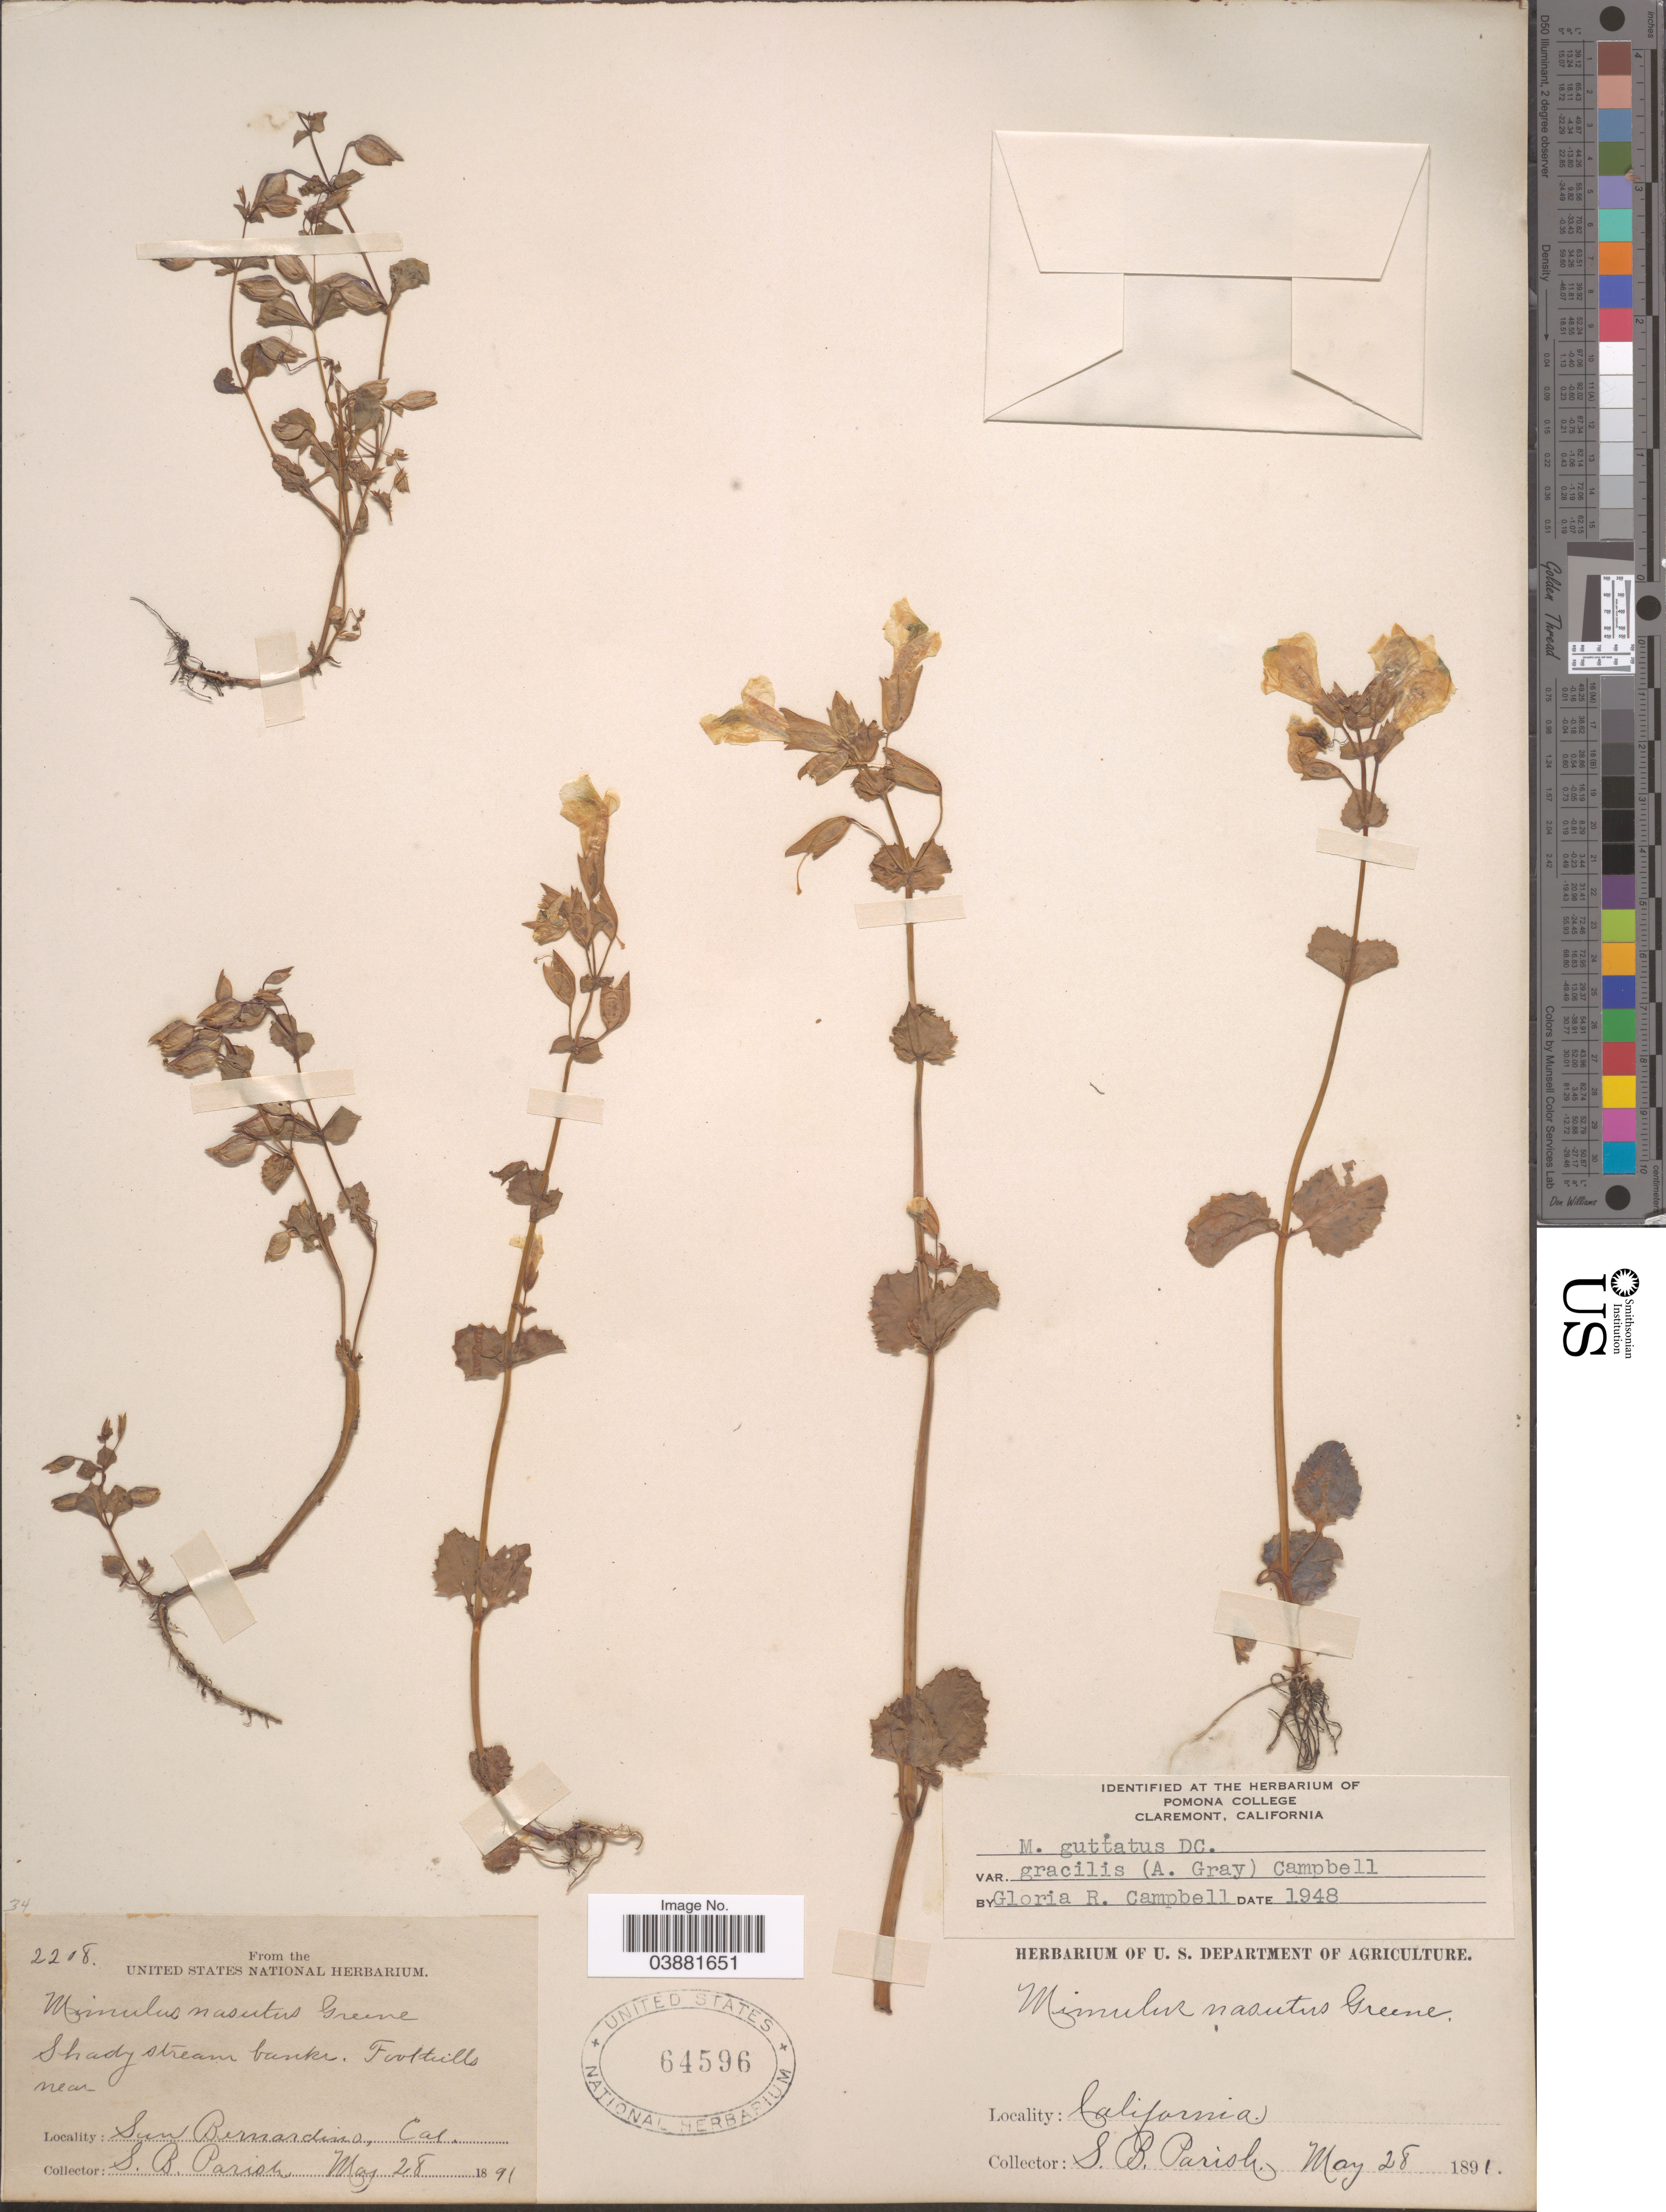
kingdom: Plantae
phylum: Tracheophyta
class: Magnoliopsida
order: Lamiales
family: Phrymaceae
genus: Mimulus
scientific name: Mimulus guttatus var. gracilis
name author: (A. Gray) G.R. Campb.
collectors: S. B. Parish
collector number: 2208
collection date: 1891-05-28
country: United States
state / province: California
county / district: San Bernardino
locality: Foothills near San Bernardino.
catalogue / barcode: US 64596